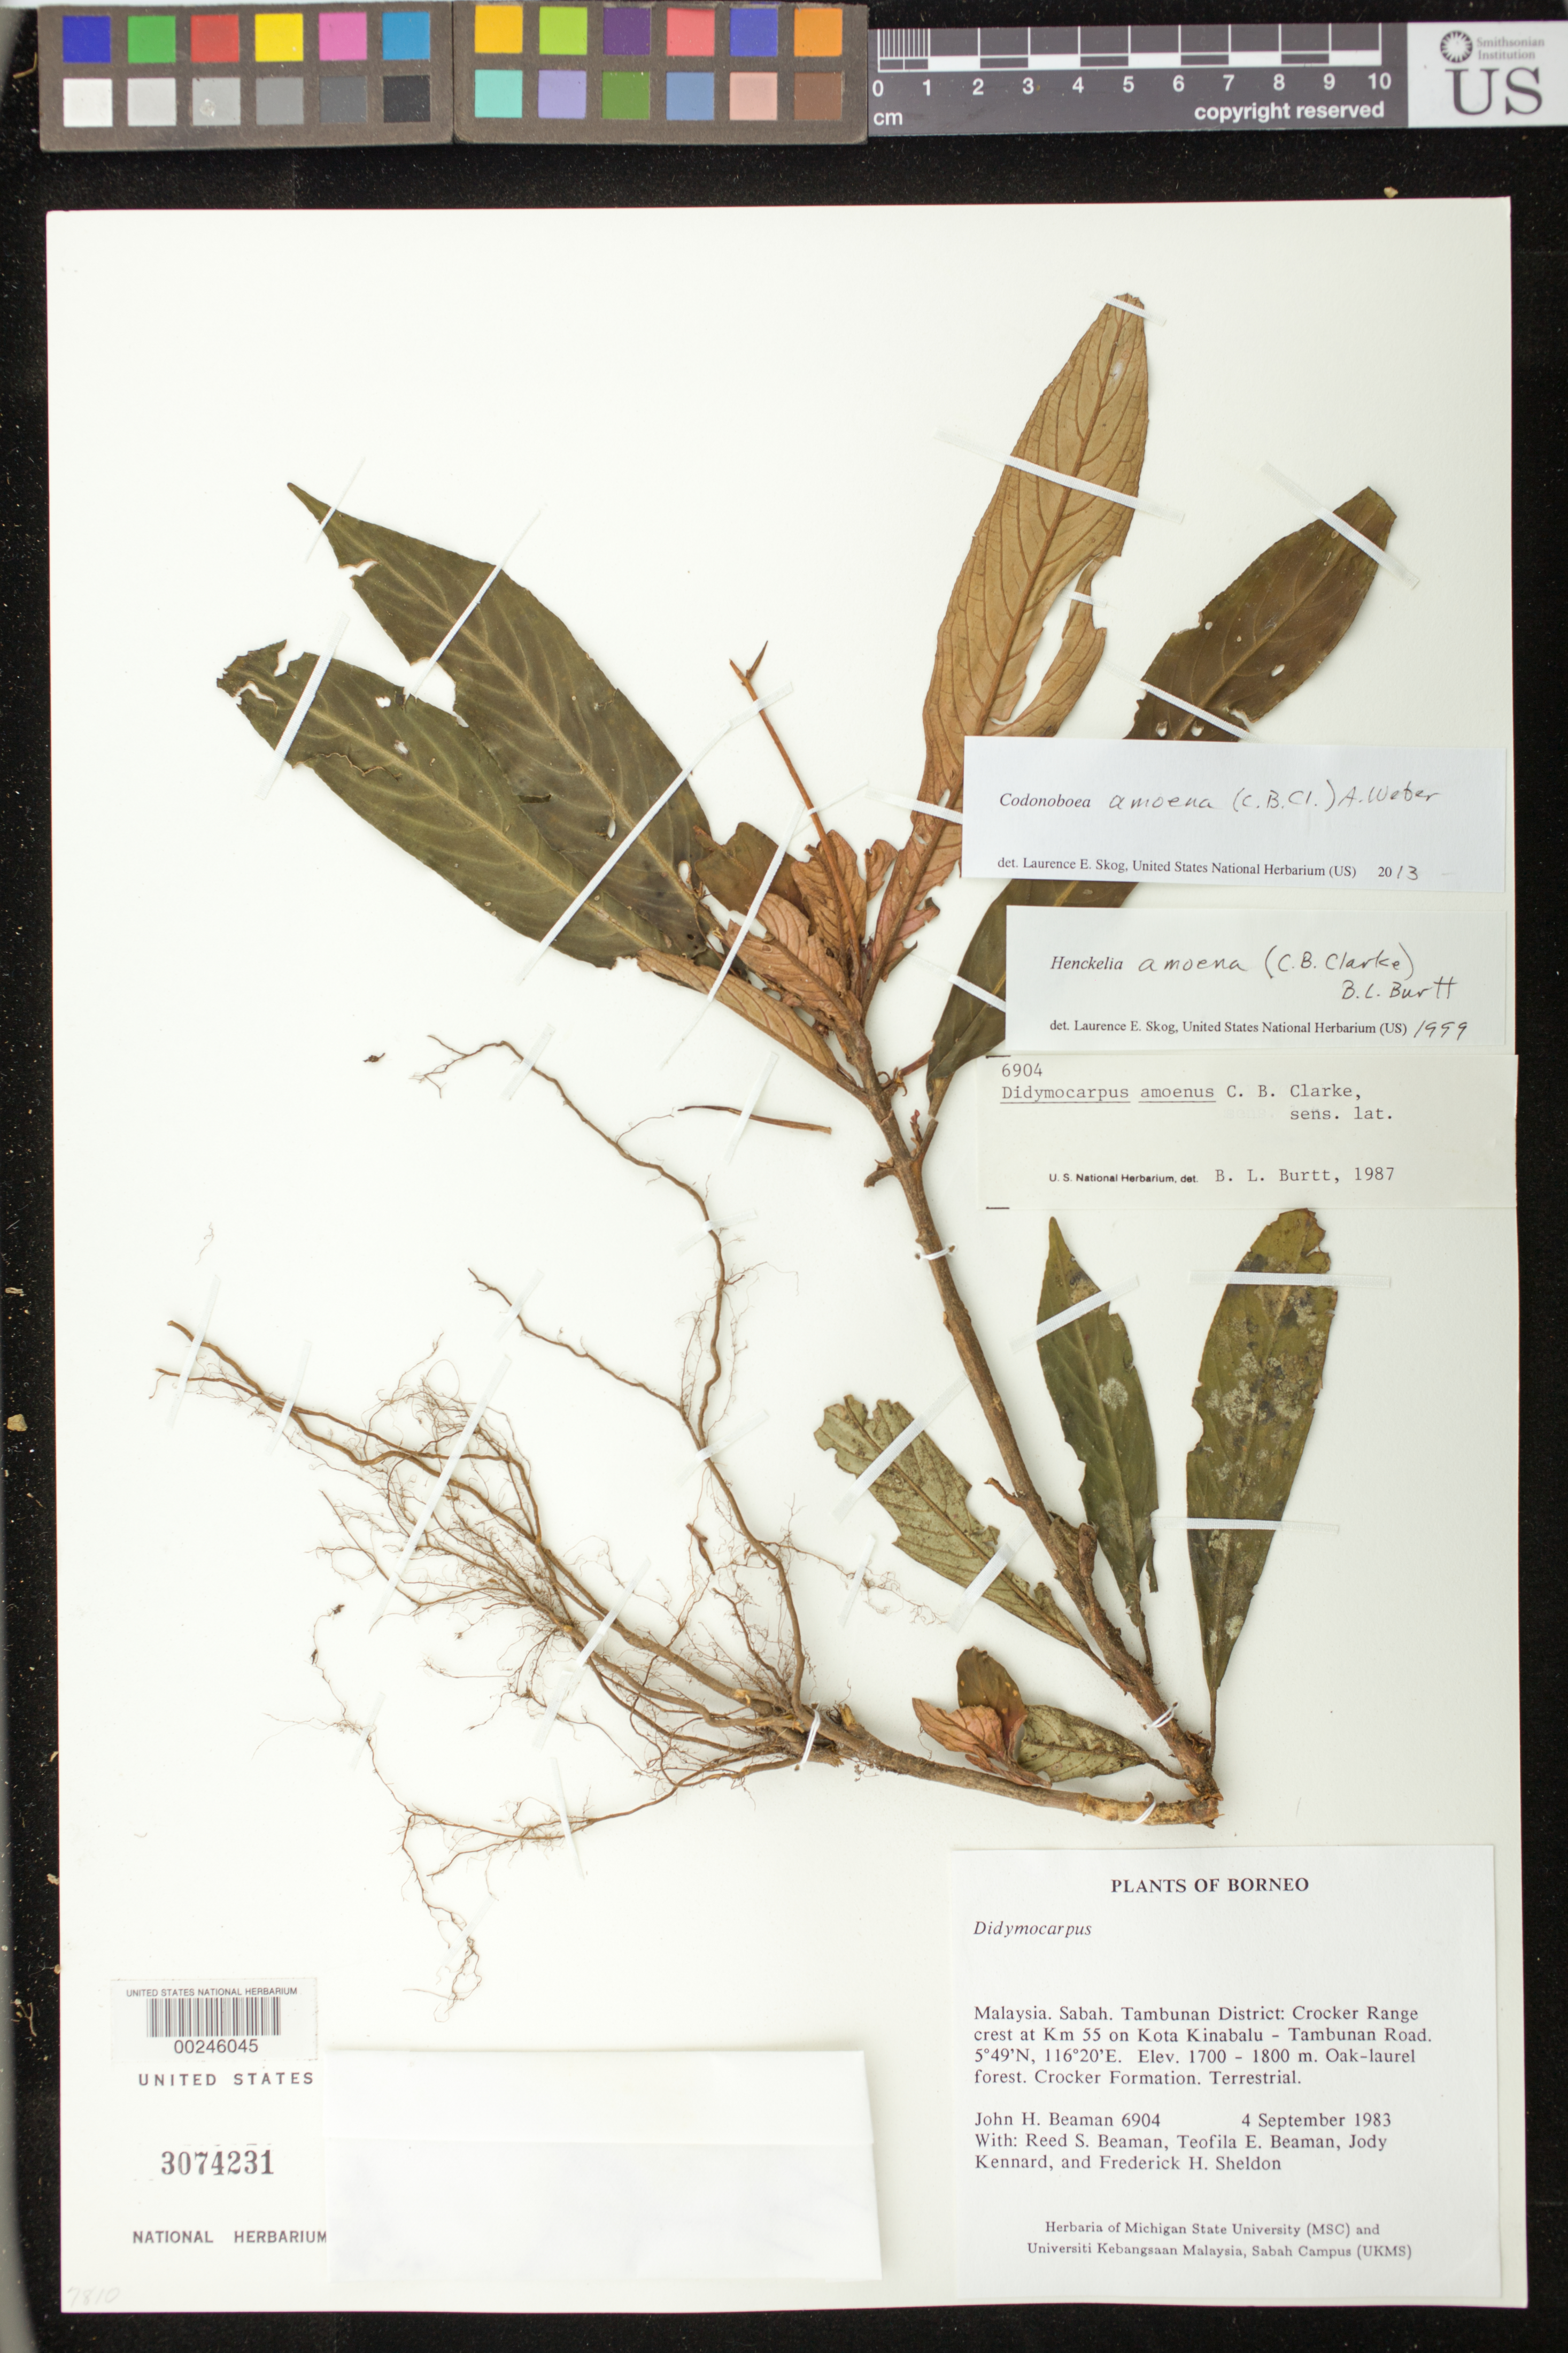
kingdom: Plantae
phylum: Tracheophyta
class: Magnoliopsida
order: Lamiales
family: Gesneriaceae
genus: Codonoboea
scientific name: Codonoboea amoena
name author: (C.B. Clarke) A. Weber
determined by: Skog, Laurence E.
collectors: J. H. Beaman, R. S. Beaman, T. E. Beaman, J. Kennard & F. Sheldon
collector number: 6904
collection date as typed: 04 Sep 1983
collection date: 1983-09-04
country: Malaysia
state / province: Sabah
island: Borneo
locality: Tambunan dist, crocker range crest at km 55 on kota kinabalu - tambunan road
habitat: Oak-laurel forest, crocker formation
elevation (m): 1700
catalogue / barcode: US 3074231